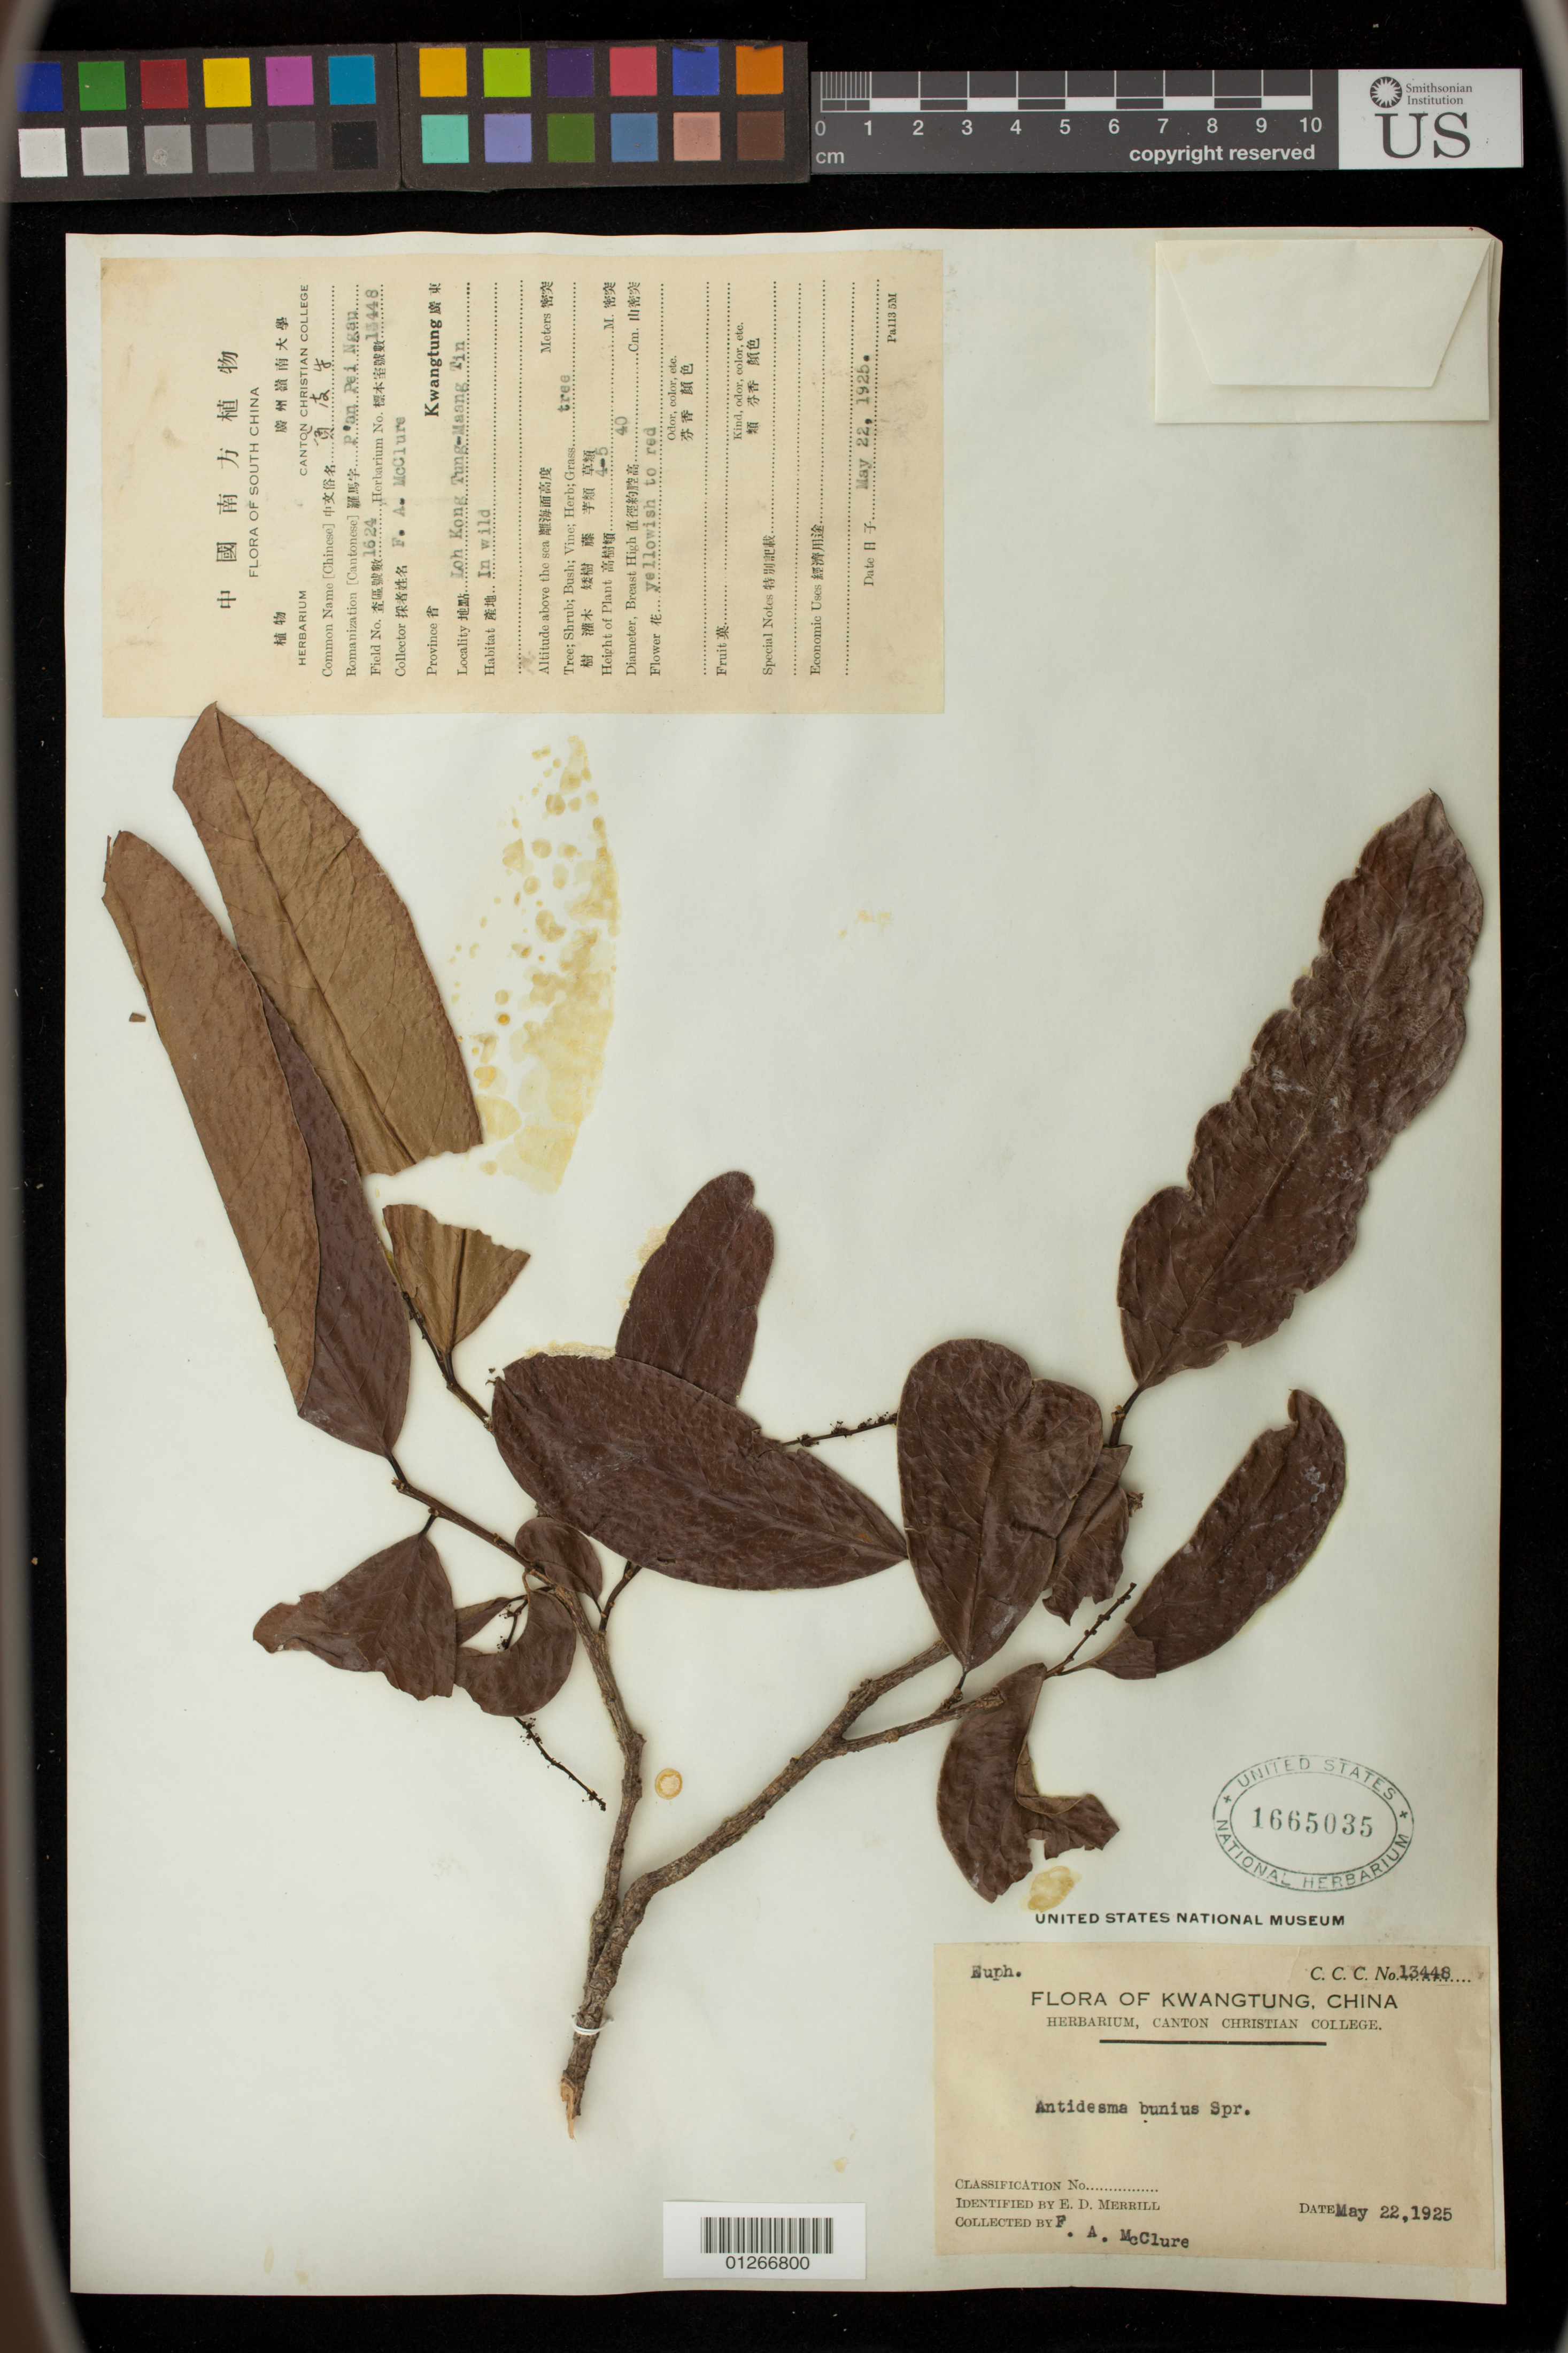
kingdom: Plantae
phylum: Tracheophyta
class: Magnoliopsida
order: Malpighiales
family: Phyllanthaceae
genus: Antidesma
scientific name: Antidesma bunius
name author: (L.) Spreng.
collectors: F. A. McClure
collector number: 13448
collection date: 1925-05-22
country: China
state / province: Guangdong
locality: Loh Kong Tung-Maang Tin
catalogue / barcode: US 1665035